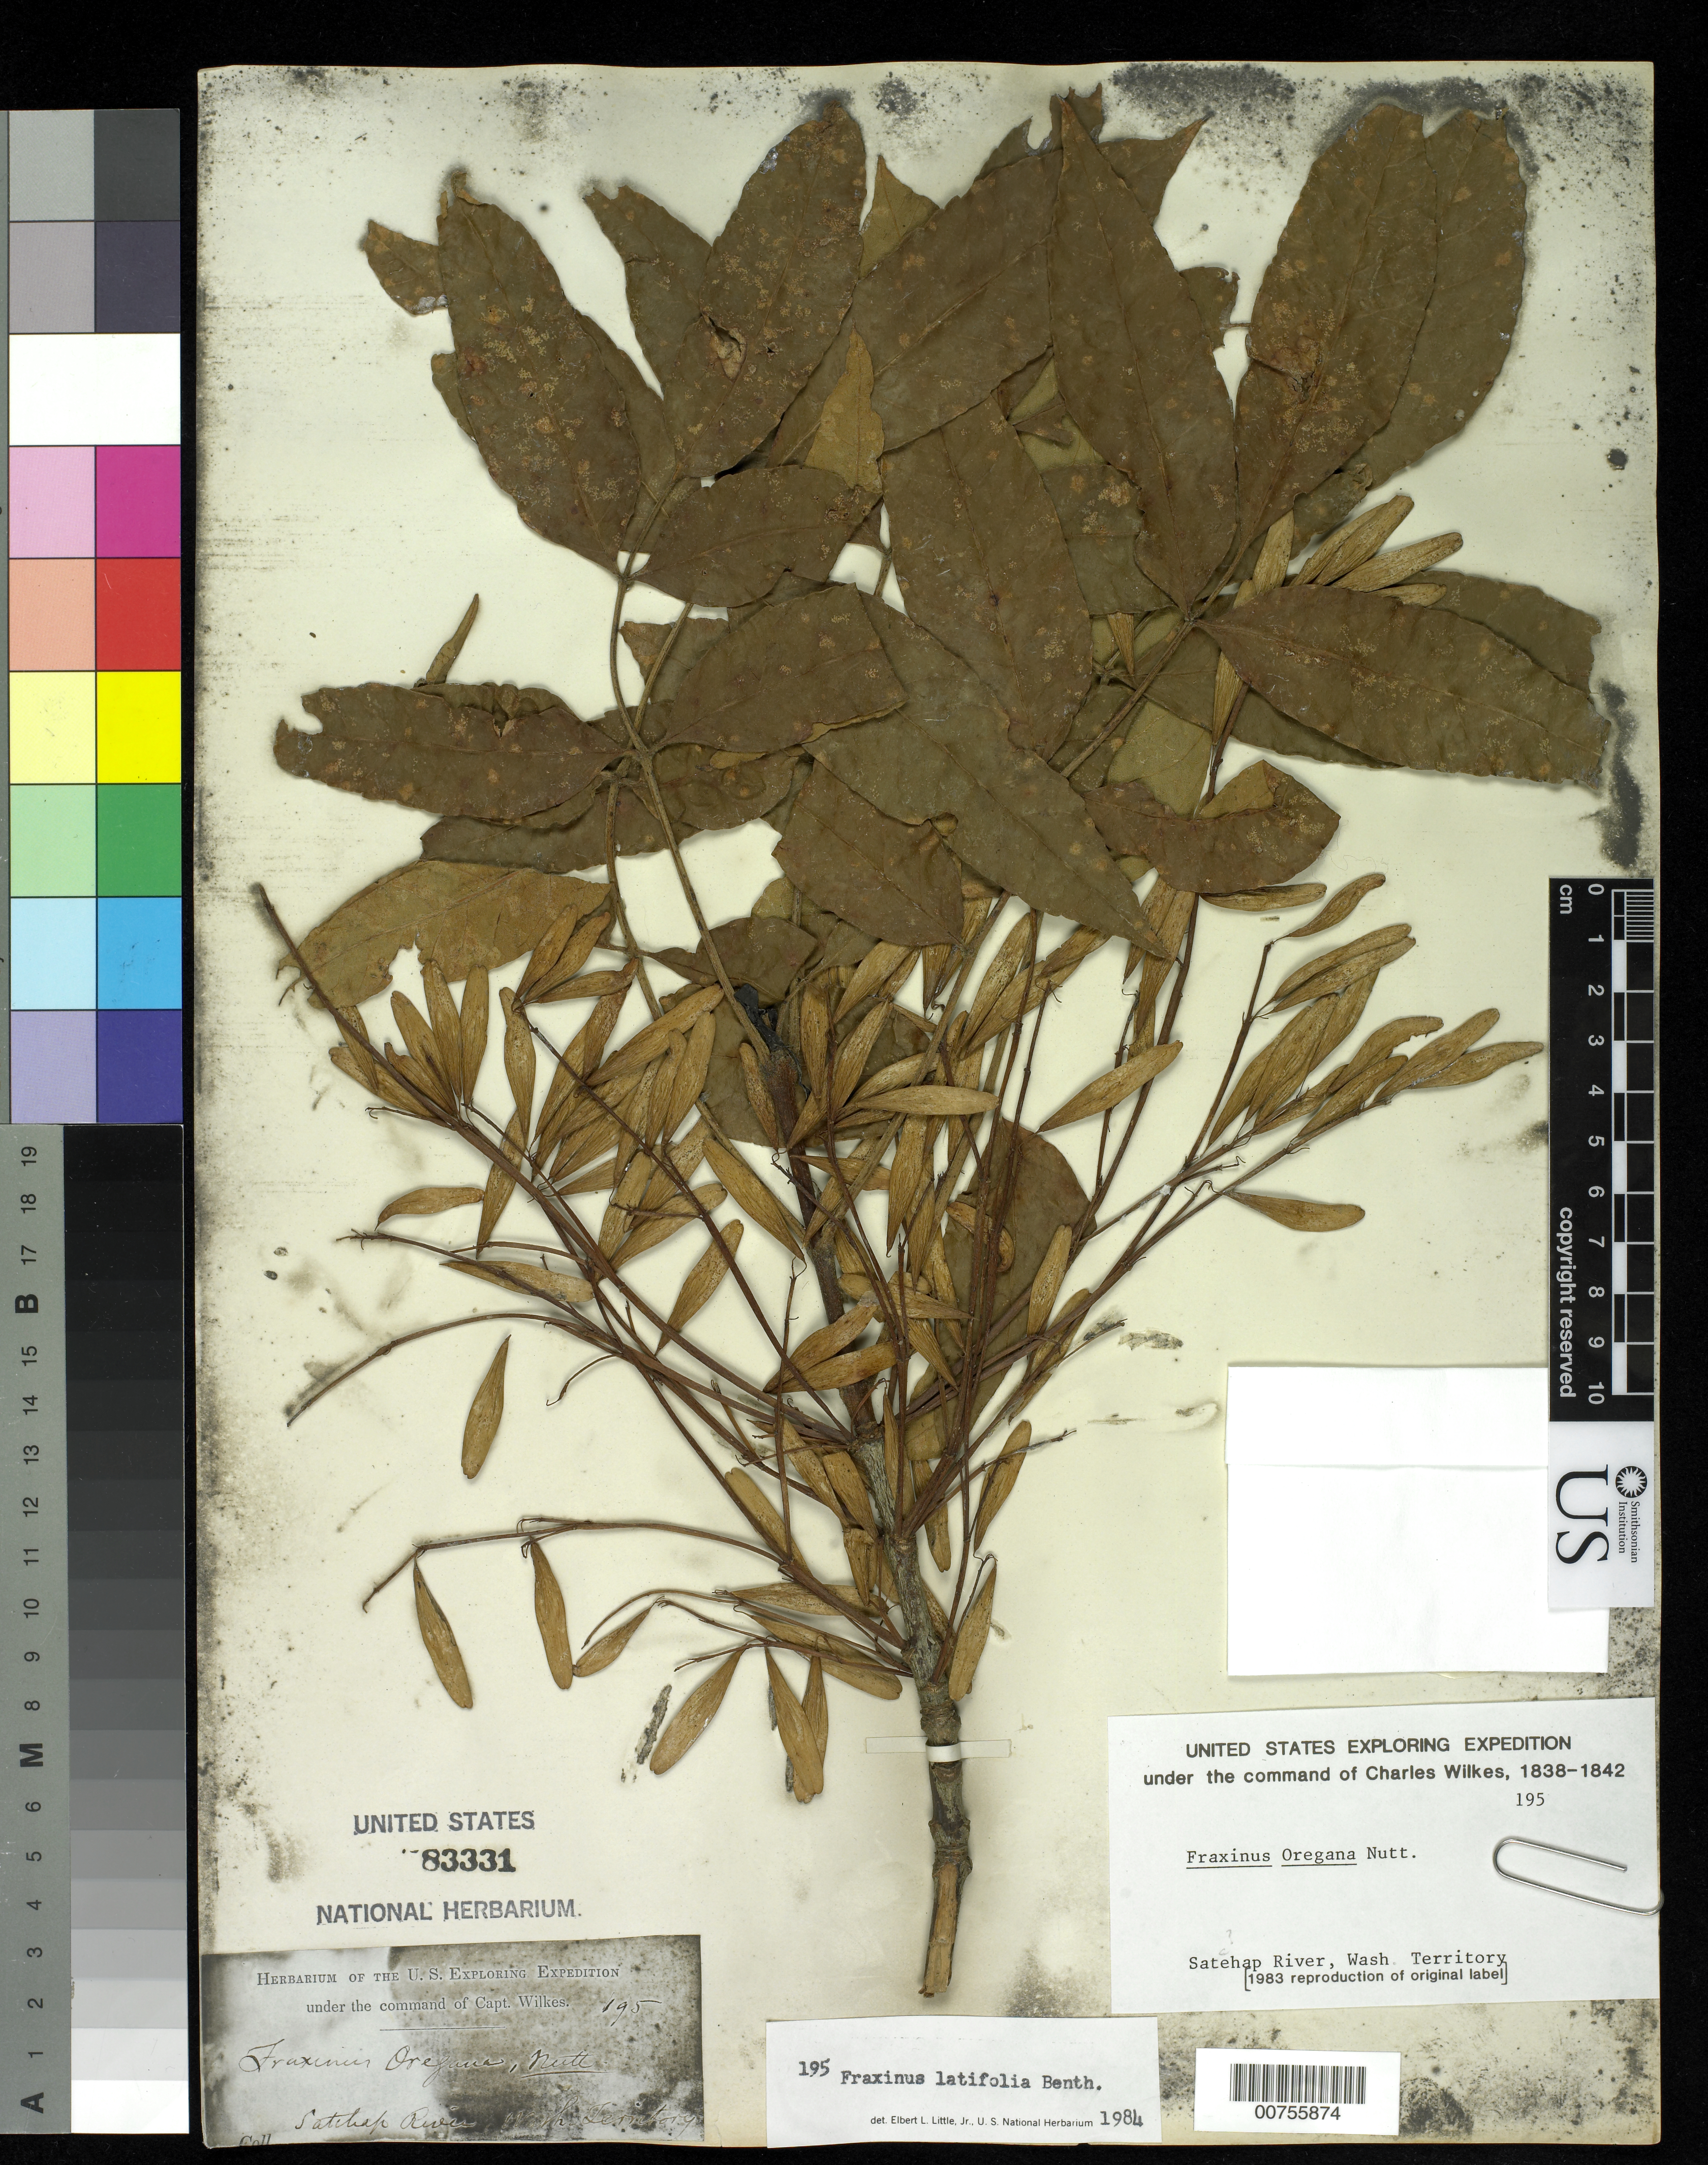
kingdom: Plantae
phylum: Tracheophyta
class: Magnoliopsida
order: Lamiales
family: Oleaceae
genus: Fraxinus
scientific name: Fraxinus latifolia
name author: Benth.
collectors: Wilkes Explor. Exped.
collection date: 1838/1842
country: United States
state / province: Washington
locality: Satchap River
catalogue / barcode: US 83331